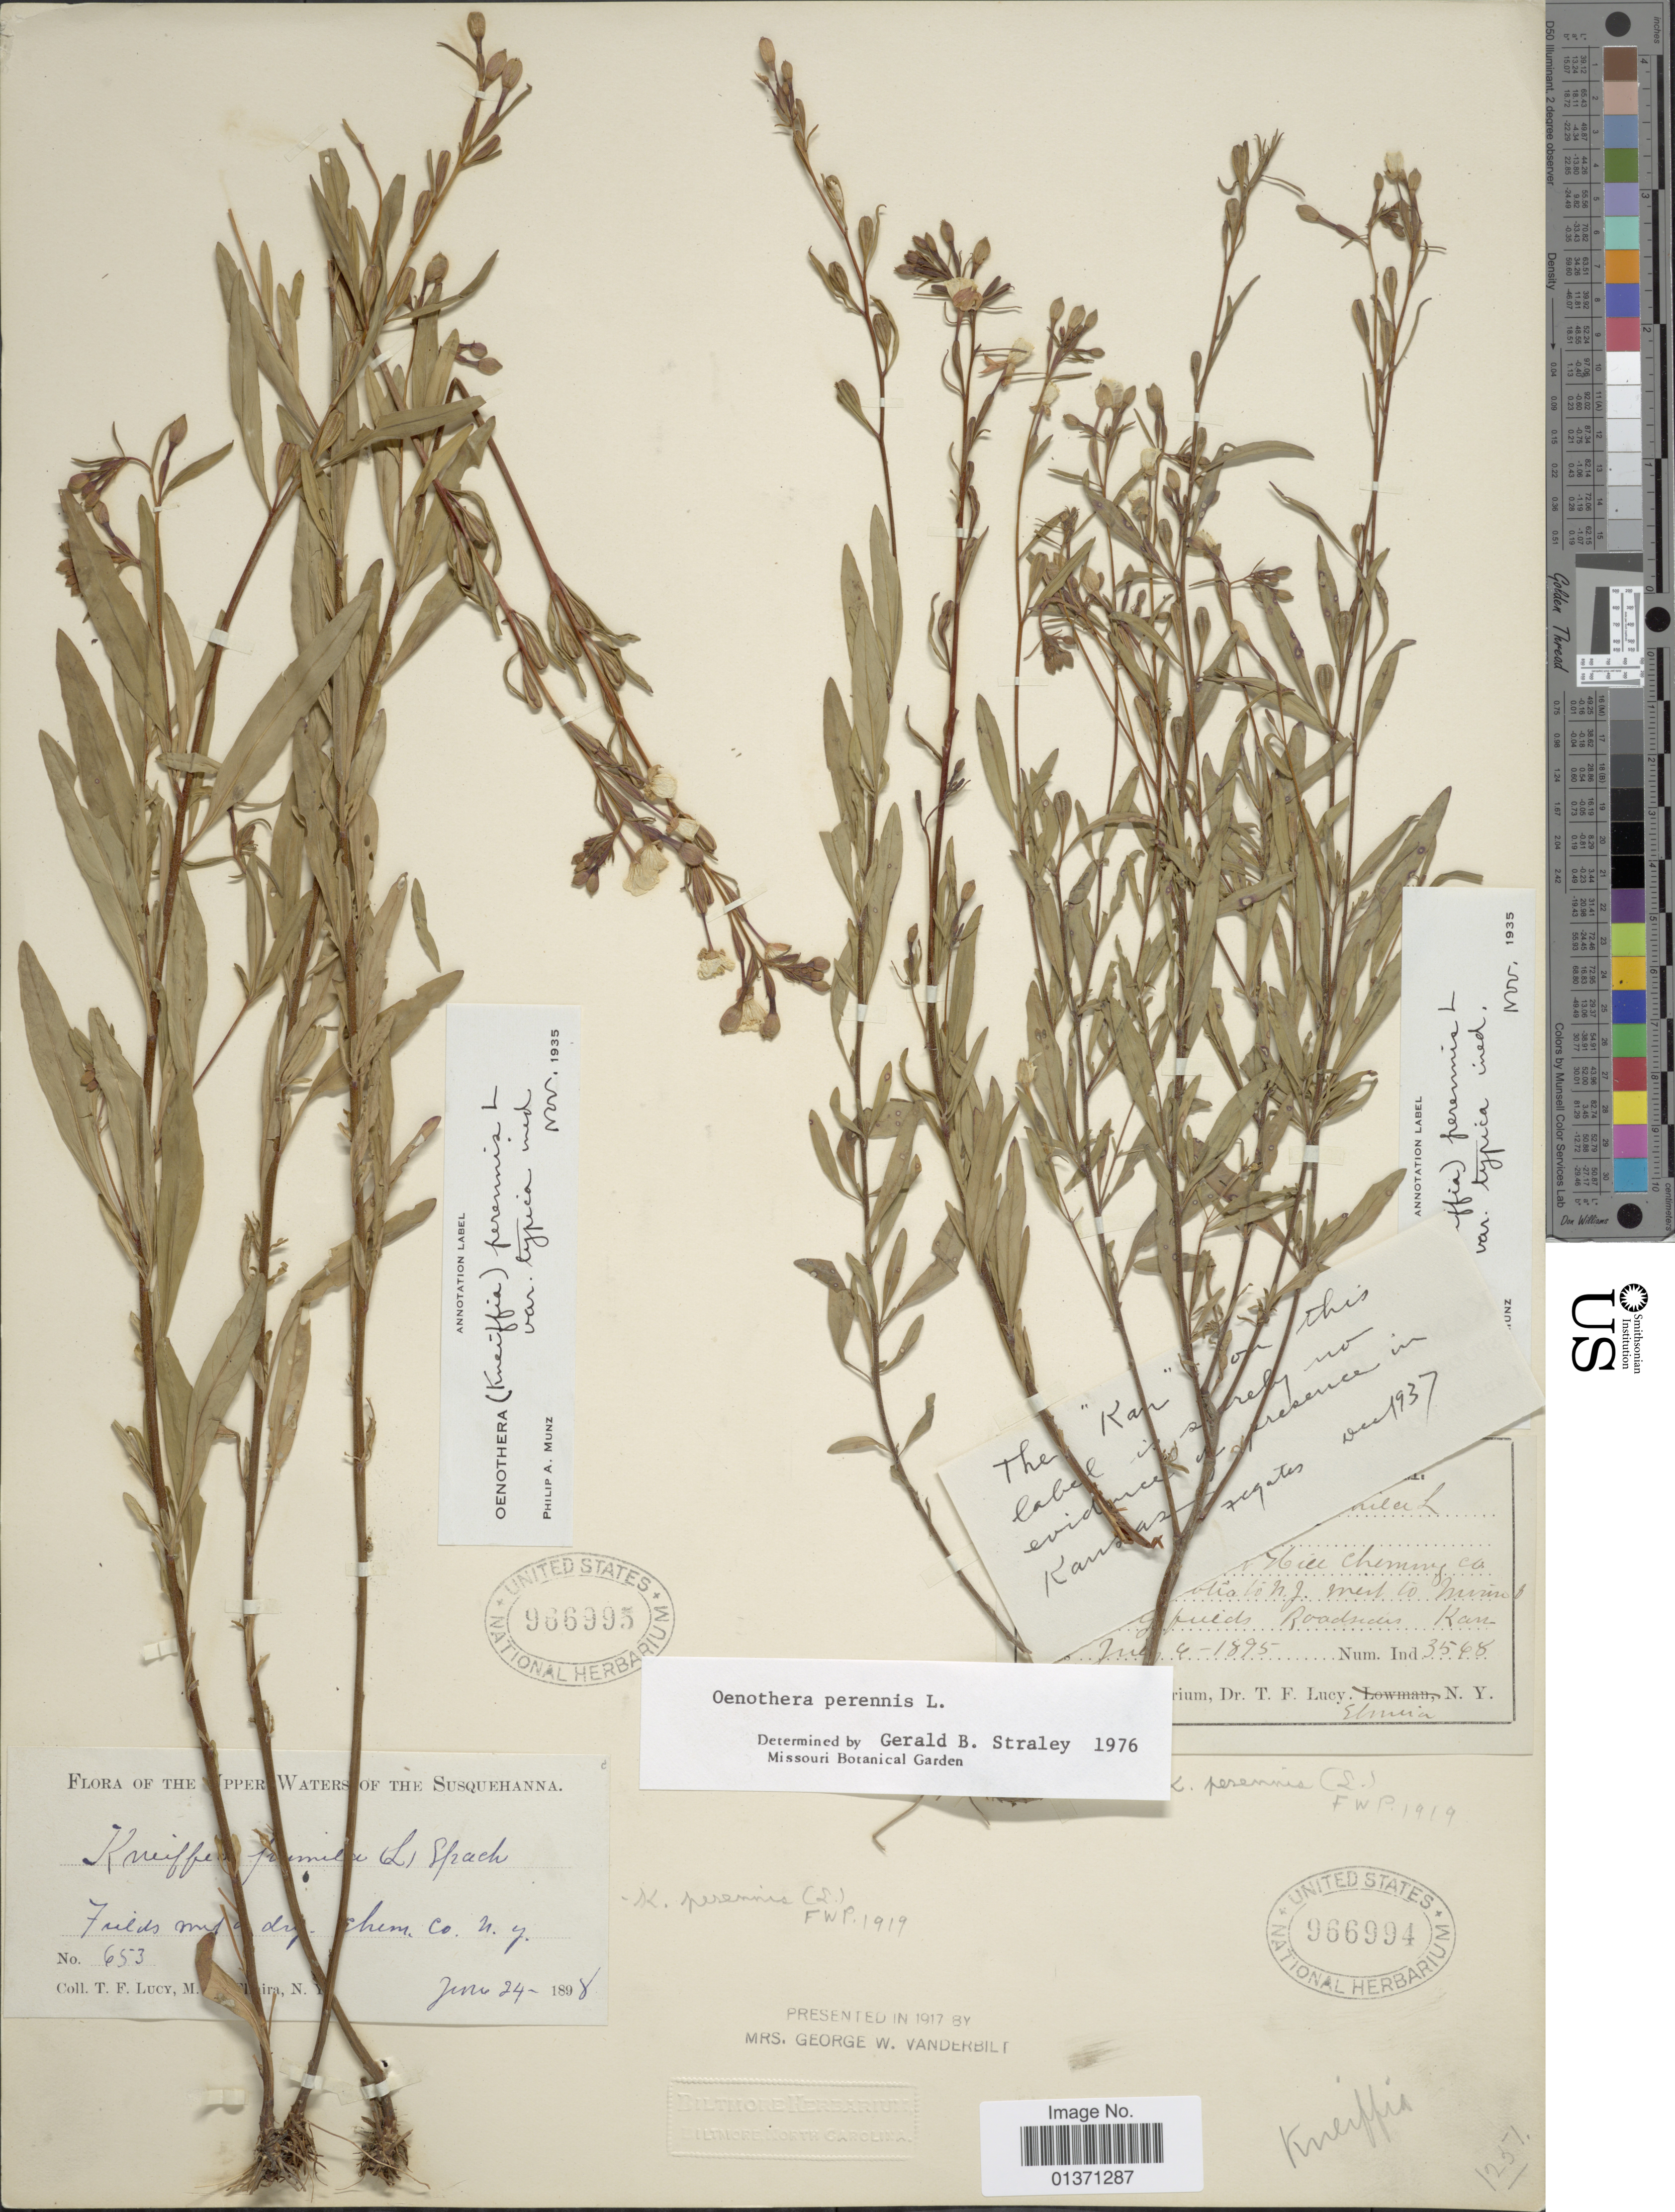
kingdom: Plantae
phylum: Tracheophyta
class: Magnoliopsida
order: Myrtales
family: Onagraceae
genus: Oenothera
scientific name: Oenothera perennis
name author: L.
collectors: T. Lucy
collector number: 3568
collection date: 1895-07-04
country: United States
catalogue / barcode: US 966994